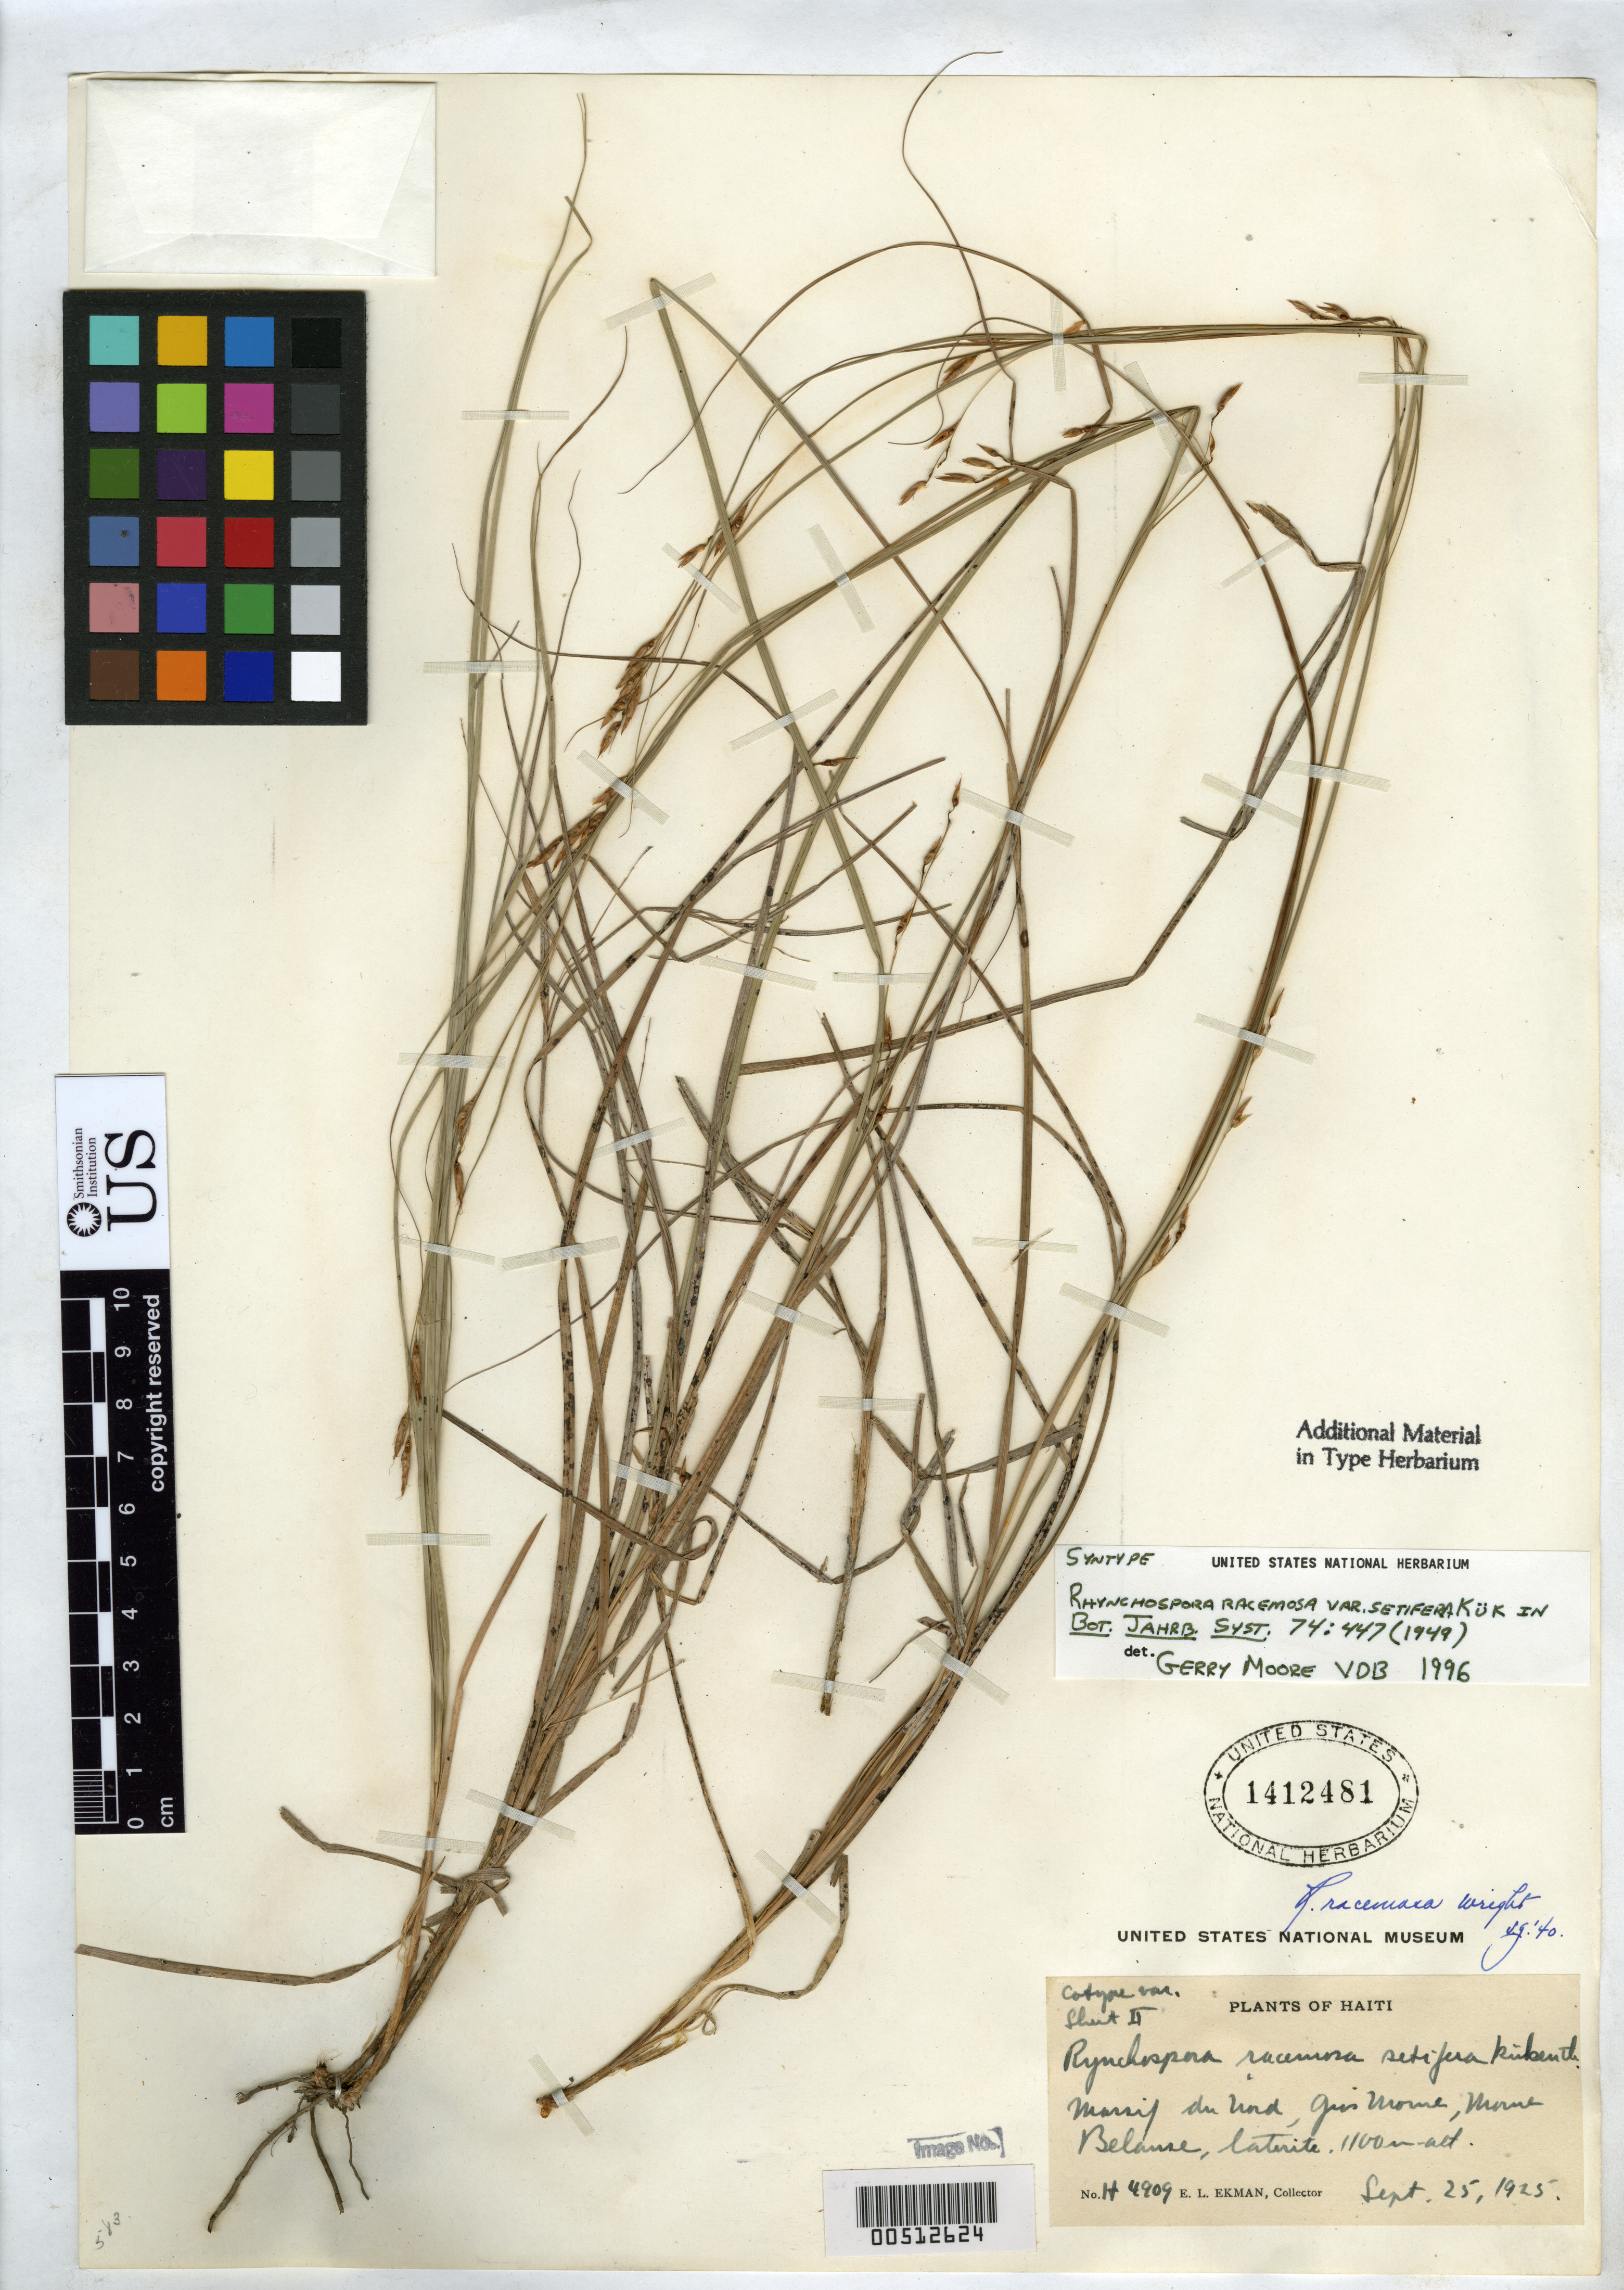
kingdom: Plantae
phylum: Tracheophyta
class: Liliopsida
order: Poales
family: Cyperaceae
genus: Rhynchospora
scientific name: Rhynchospora racemosa var. setifera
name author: Kük.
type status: Isotype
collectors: E. L. Ekman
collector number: H 4909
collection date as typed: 25 Sep 1925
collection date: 1925-09-25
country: Haiti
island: Hispaniola Island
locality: Massif du Nord, Gros Morne, Morne Belanse.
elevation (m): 1100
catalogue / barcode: US 1412481